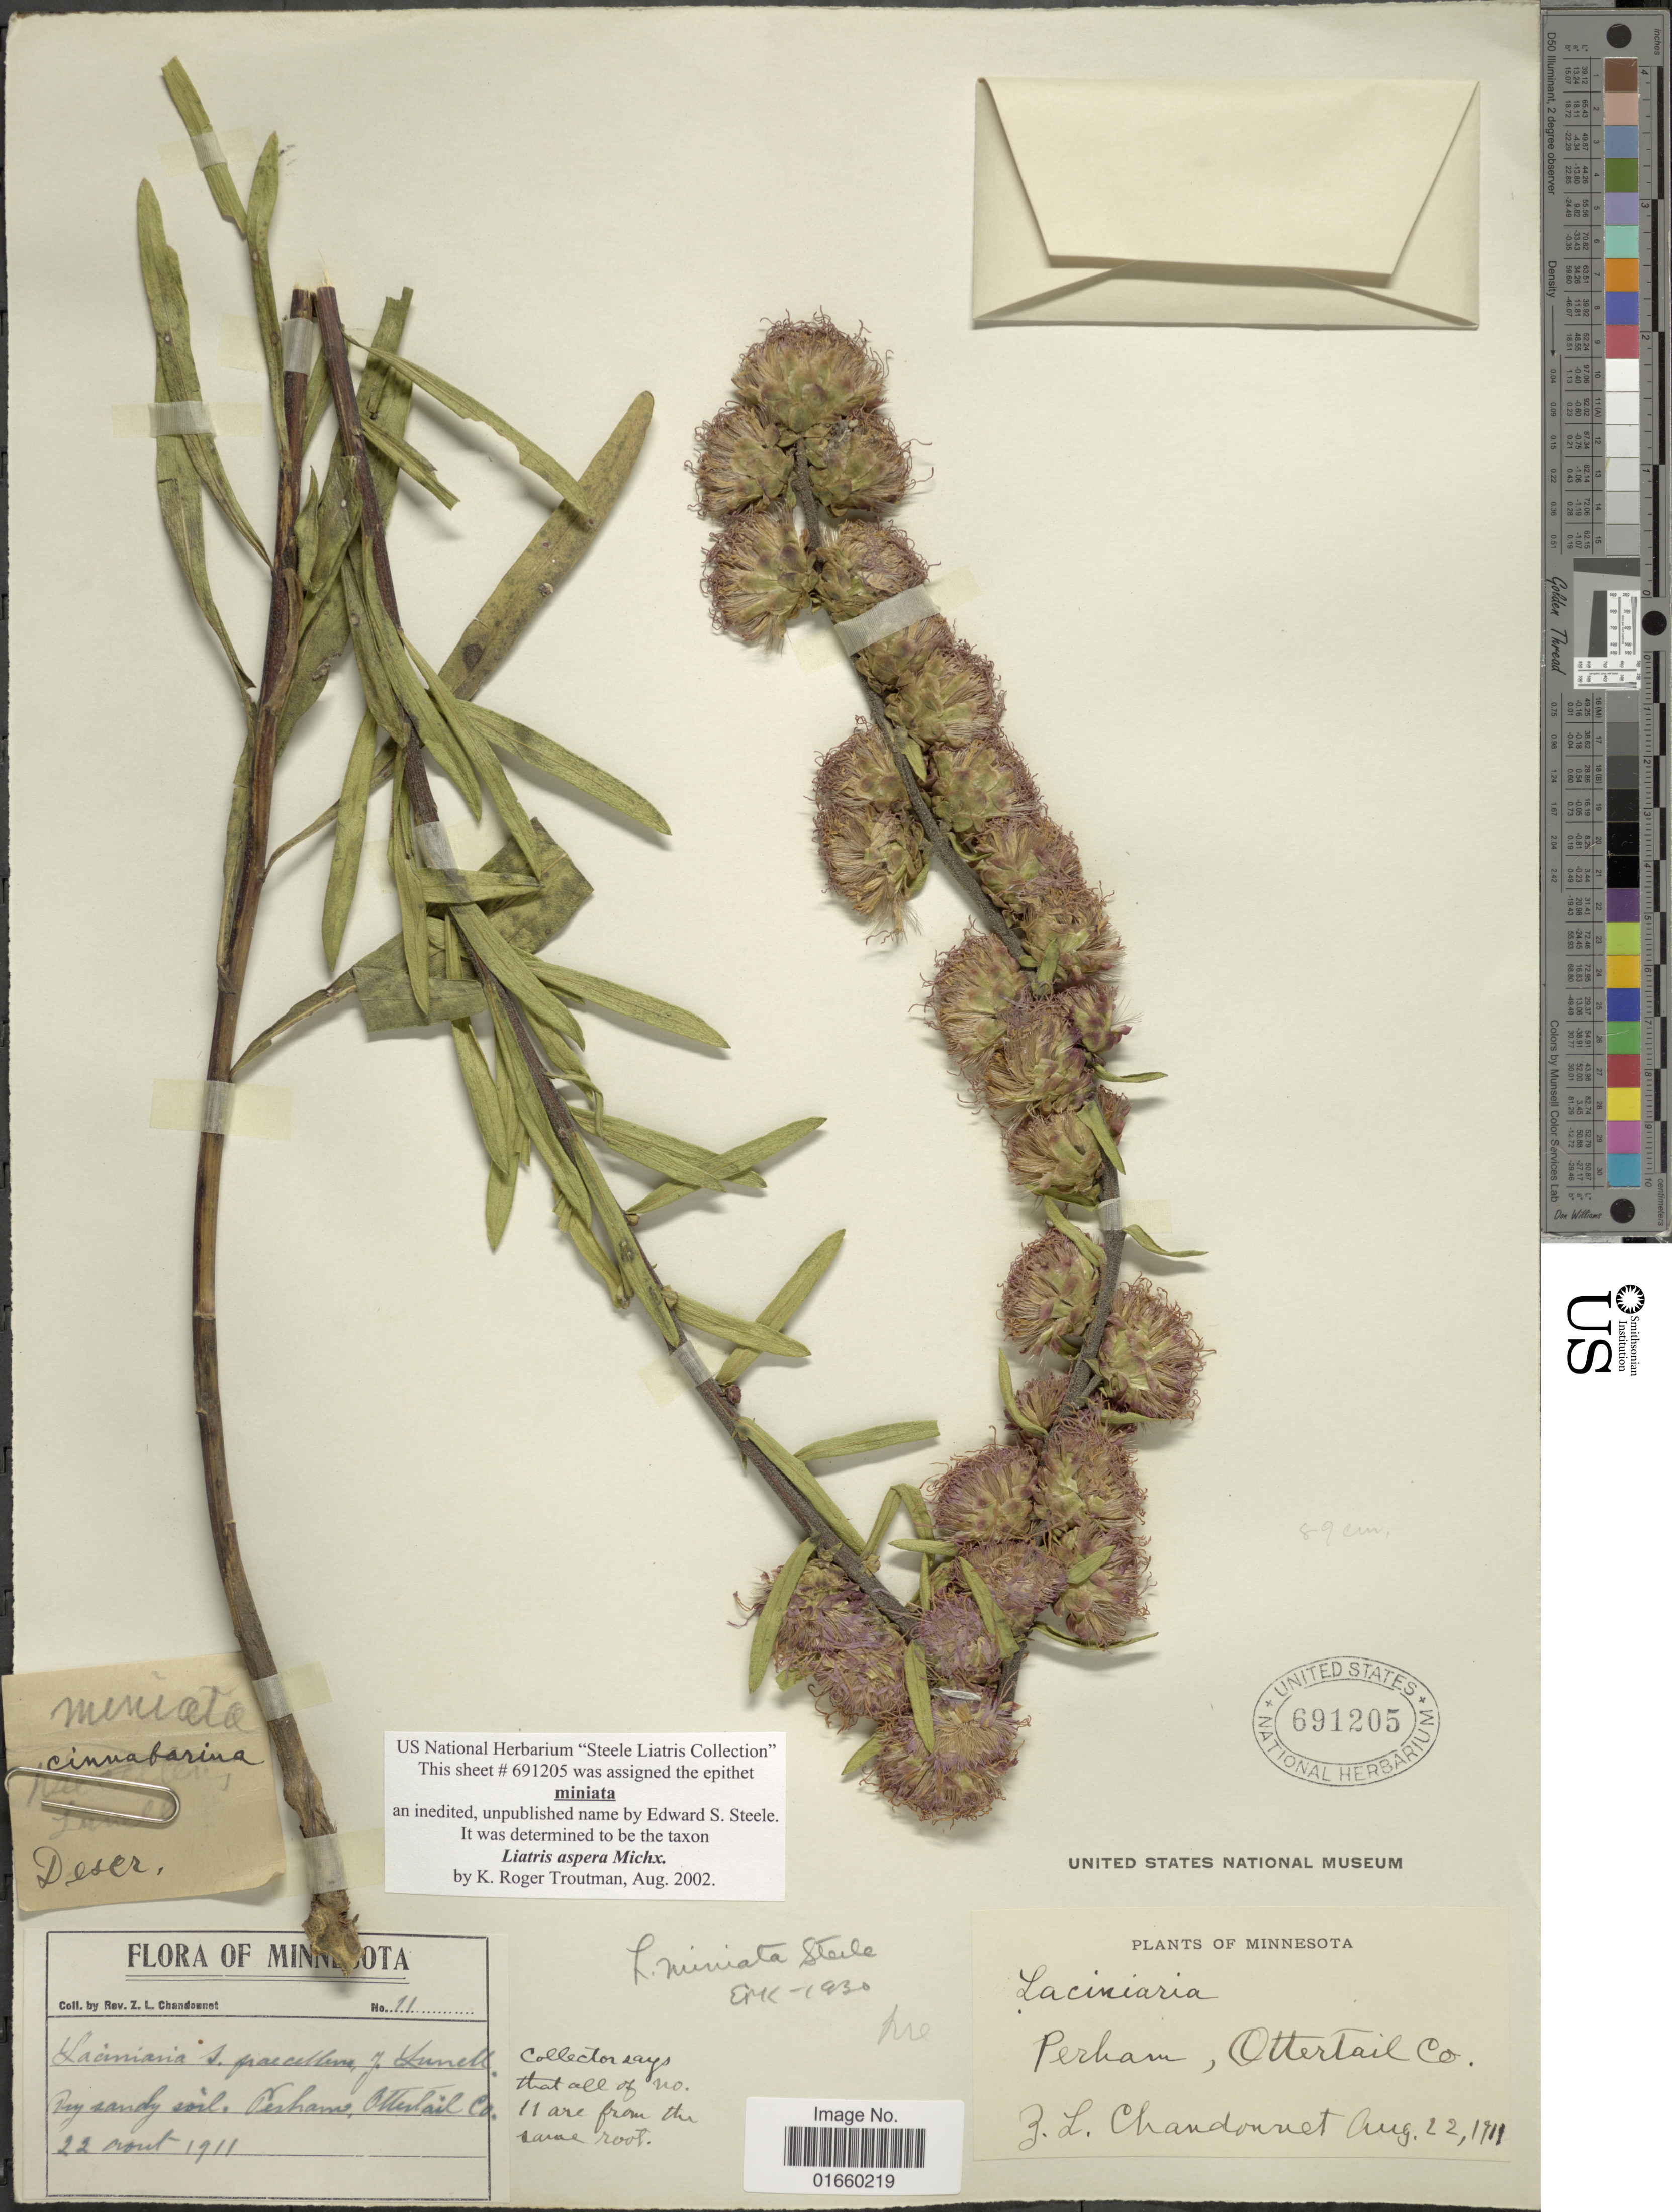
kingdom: Plantae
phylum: Tracheophyta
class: Magnoliopsida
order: Asterales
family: Asteraceae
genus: Liatris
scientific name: Liatris aspera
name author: Michx.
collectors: Z. Chandonnet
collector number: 11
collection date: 1911-08-22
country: United States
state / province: Minnesota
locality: Perham, Otter Tail County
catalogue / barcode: US 691205